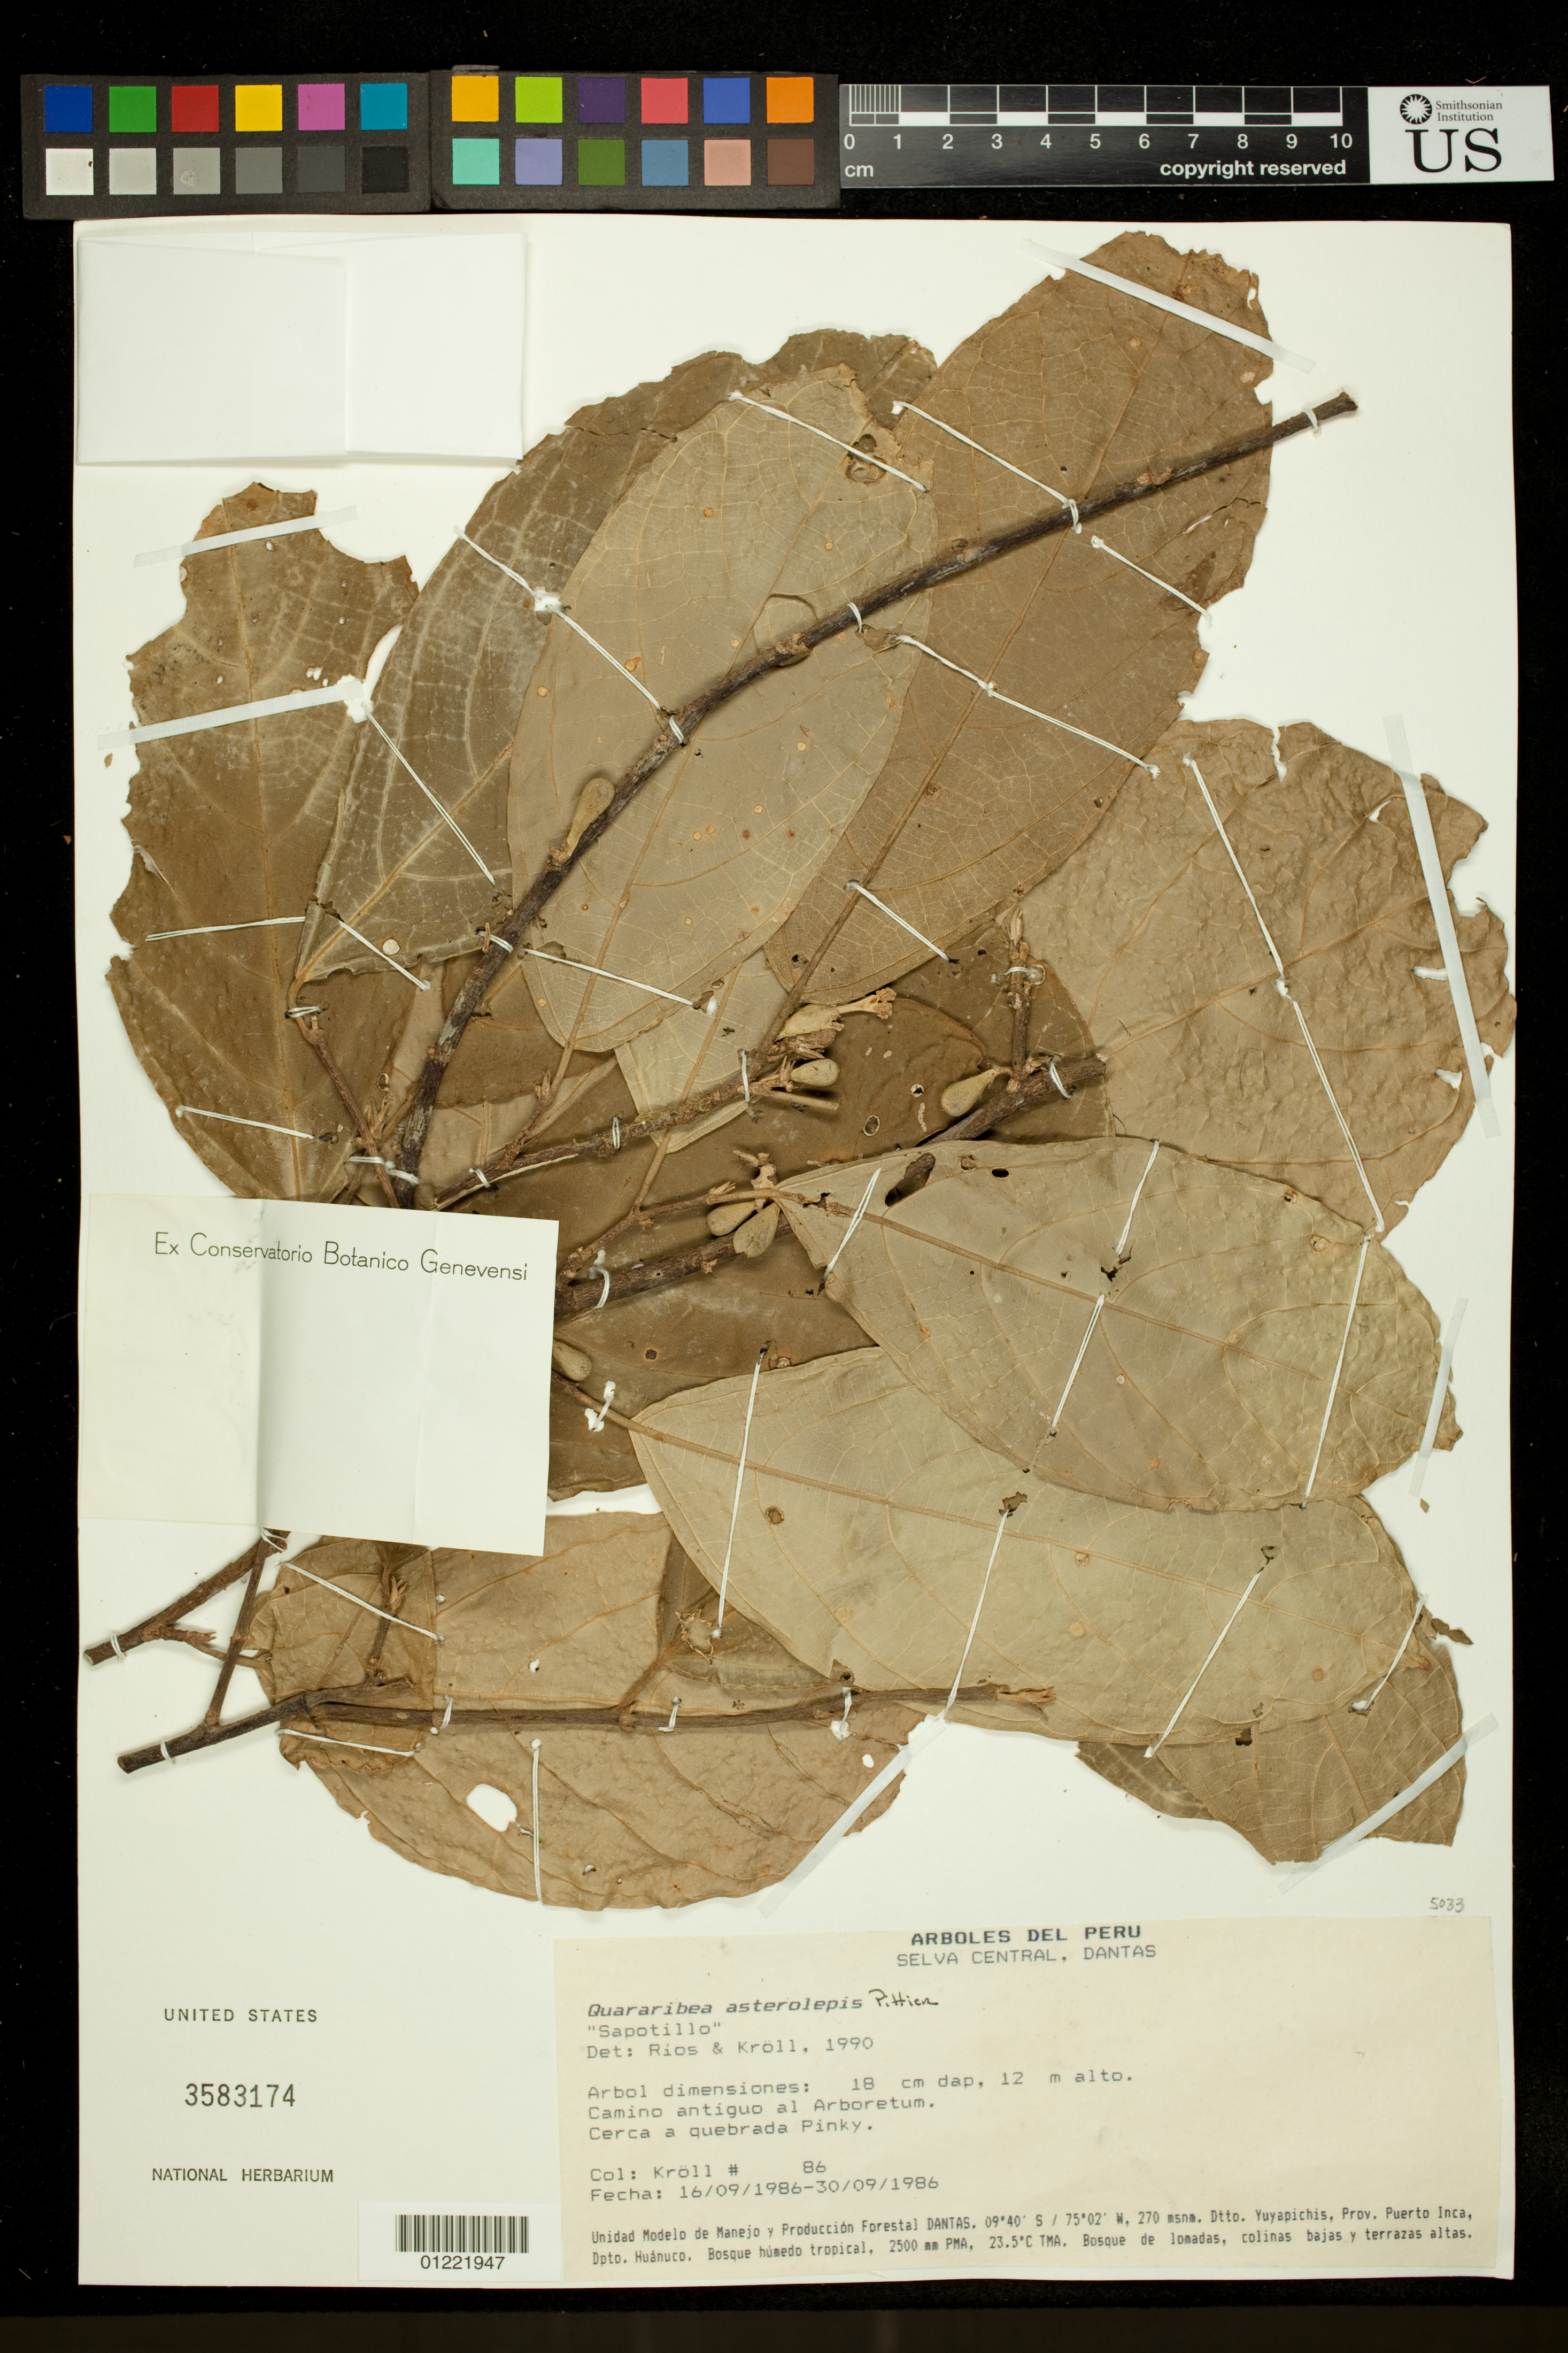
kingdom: Plantae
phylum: Tracheophyta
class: Magnoliopsida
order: Malvales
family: Malvaceae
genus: Quararibea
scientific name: Quararibea asterolepis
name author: Pittier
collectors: Krolll, --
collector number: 86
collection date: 1986-09-16/1986-09-30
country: Peru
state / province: Huánuco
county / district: Puerto Inca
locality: Selva Central. Unidad Modelo de Manejo y Produccion Forestal Dantas. Dtto. Yuyapichis, Camino antiguo al Arboretum. Cerca a quebrada Pinky.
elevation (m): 270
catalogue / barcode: US 3583174